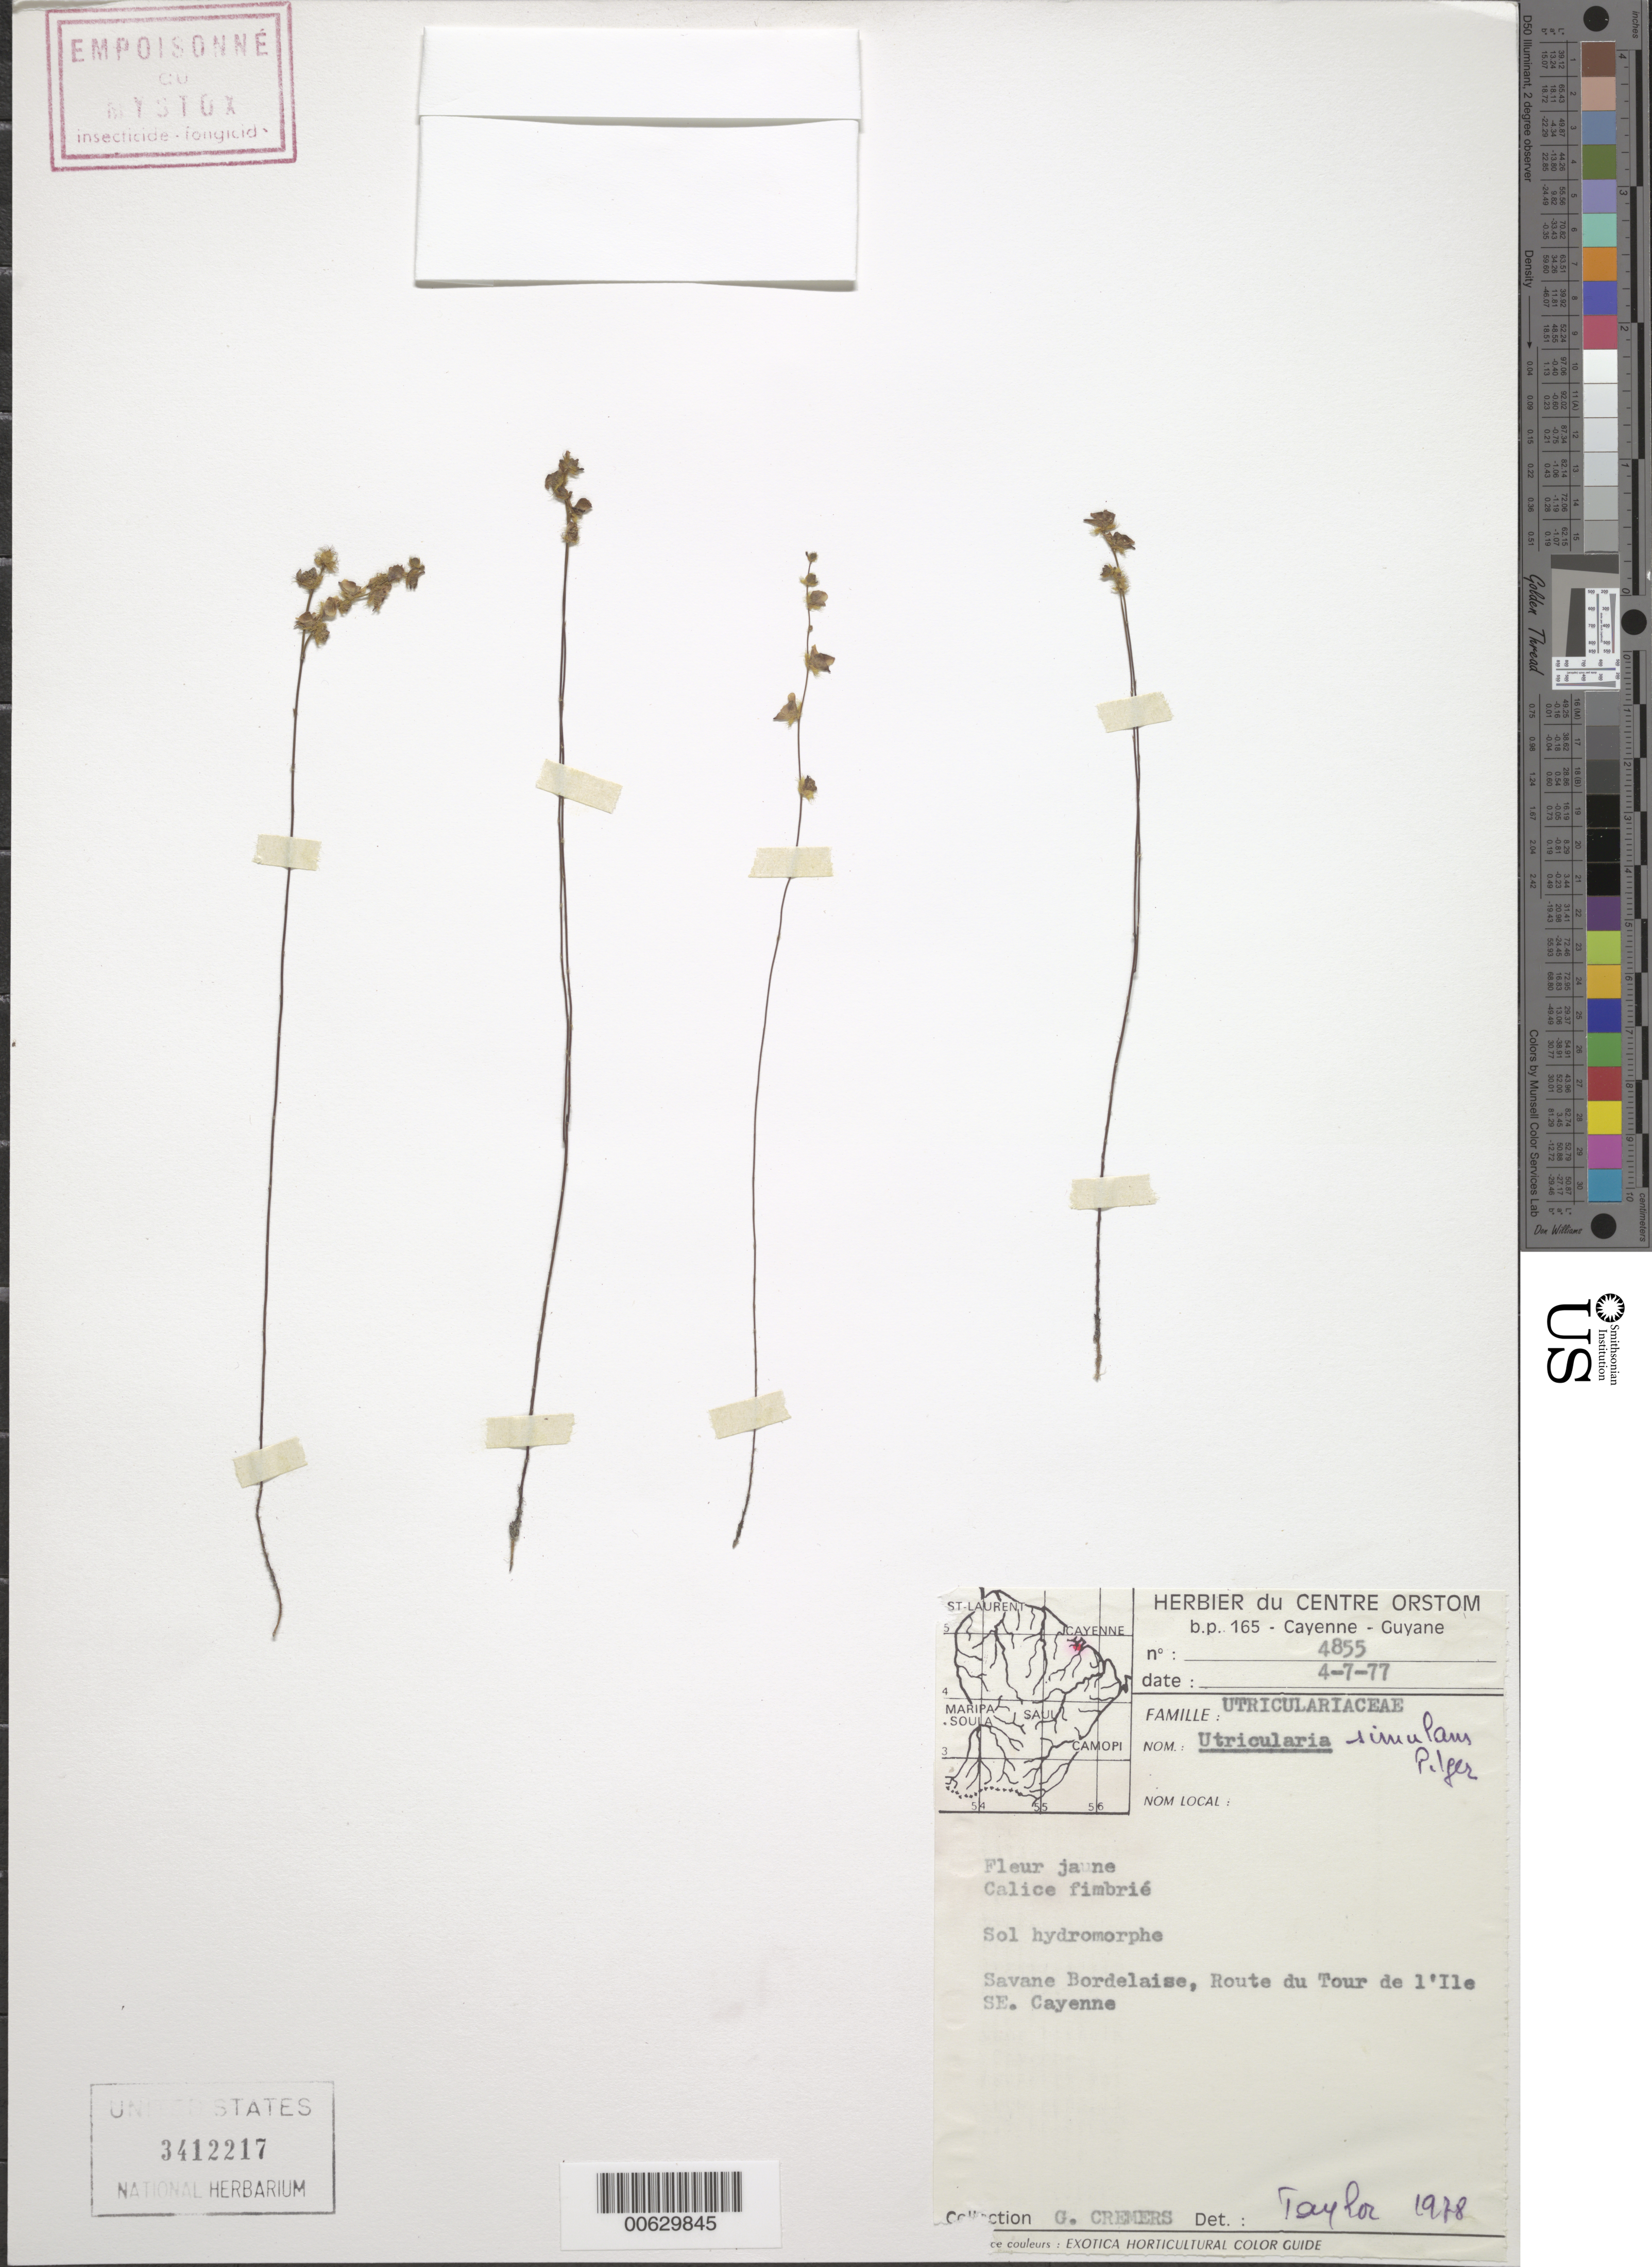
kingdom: Plantae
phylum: Tracheophyta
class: Magnoliopsida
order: Lamiales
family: Lentibulariaceae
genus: Utricularia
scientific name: Utricularia simulans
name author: Pilg.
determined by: Taylor, --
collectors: G. Cremers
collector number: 4855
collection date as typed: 4-Jul-77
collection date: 1977-07-04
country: French Guiana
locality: Savane Bordelaise, route du tour d'Ile SE Cayenne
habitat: Sol hydormorphe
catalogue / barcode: US 3412217